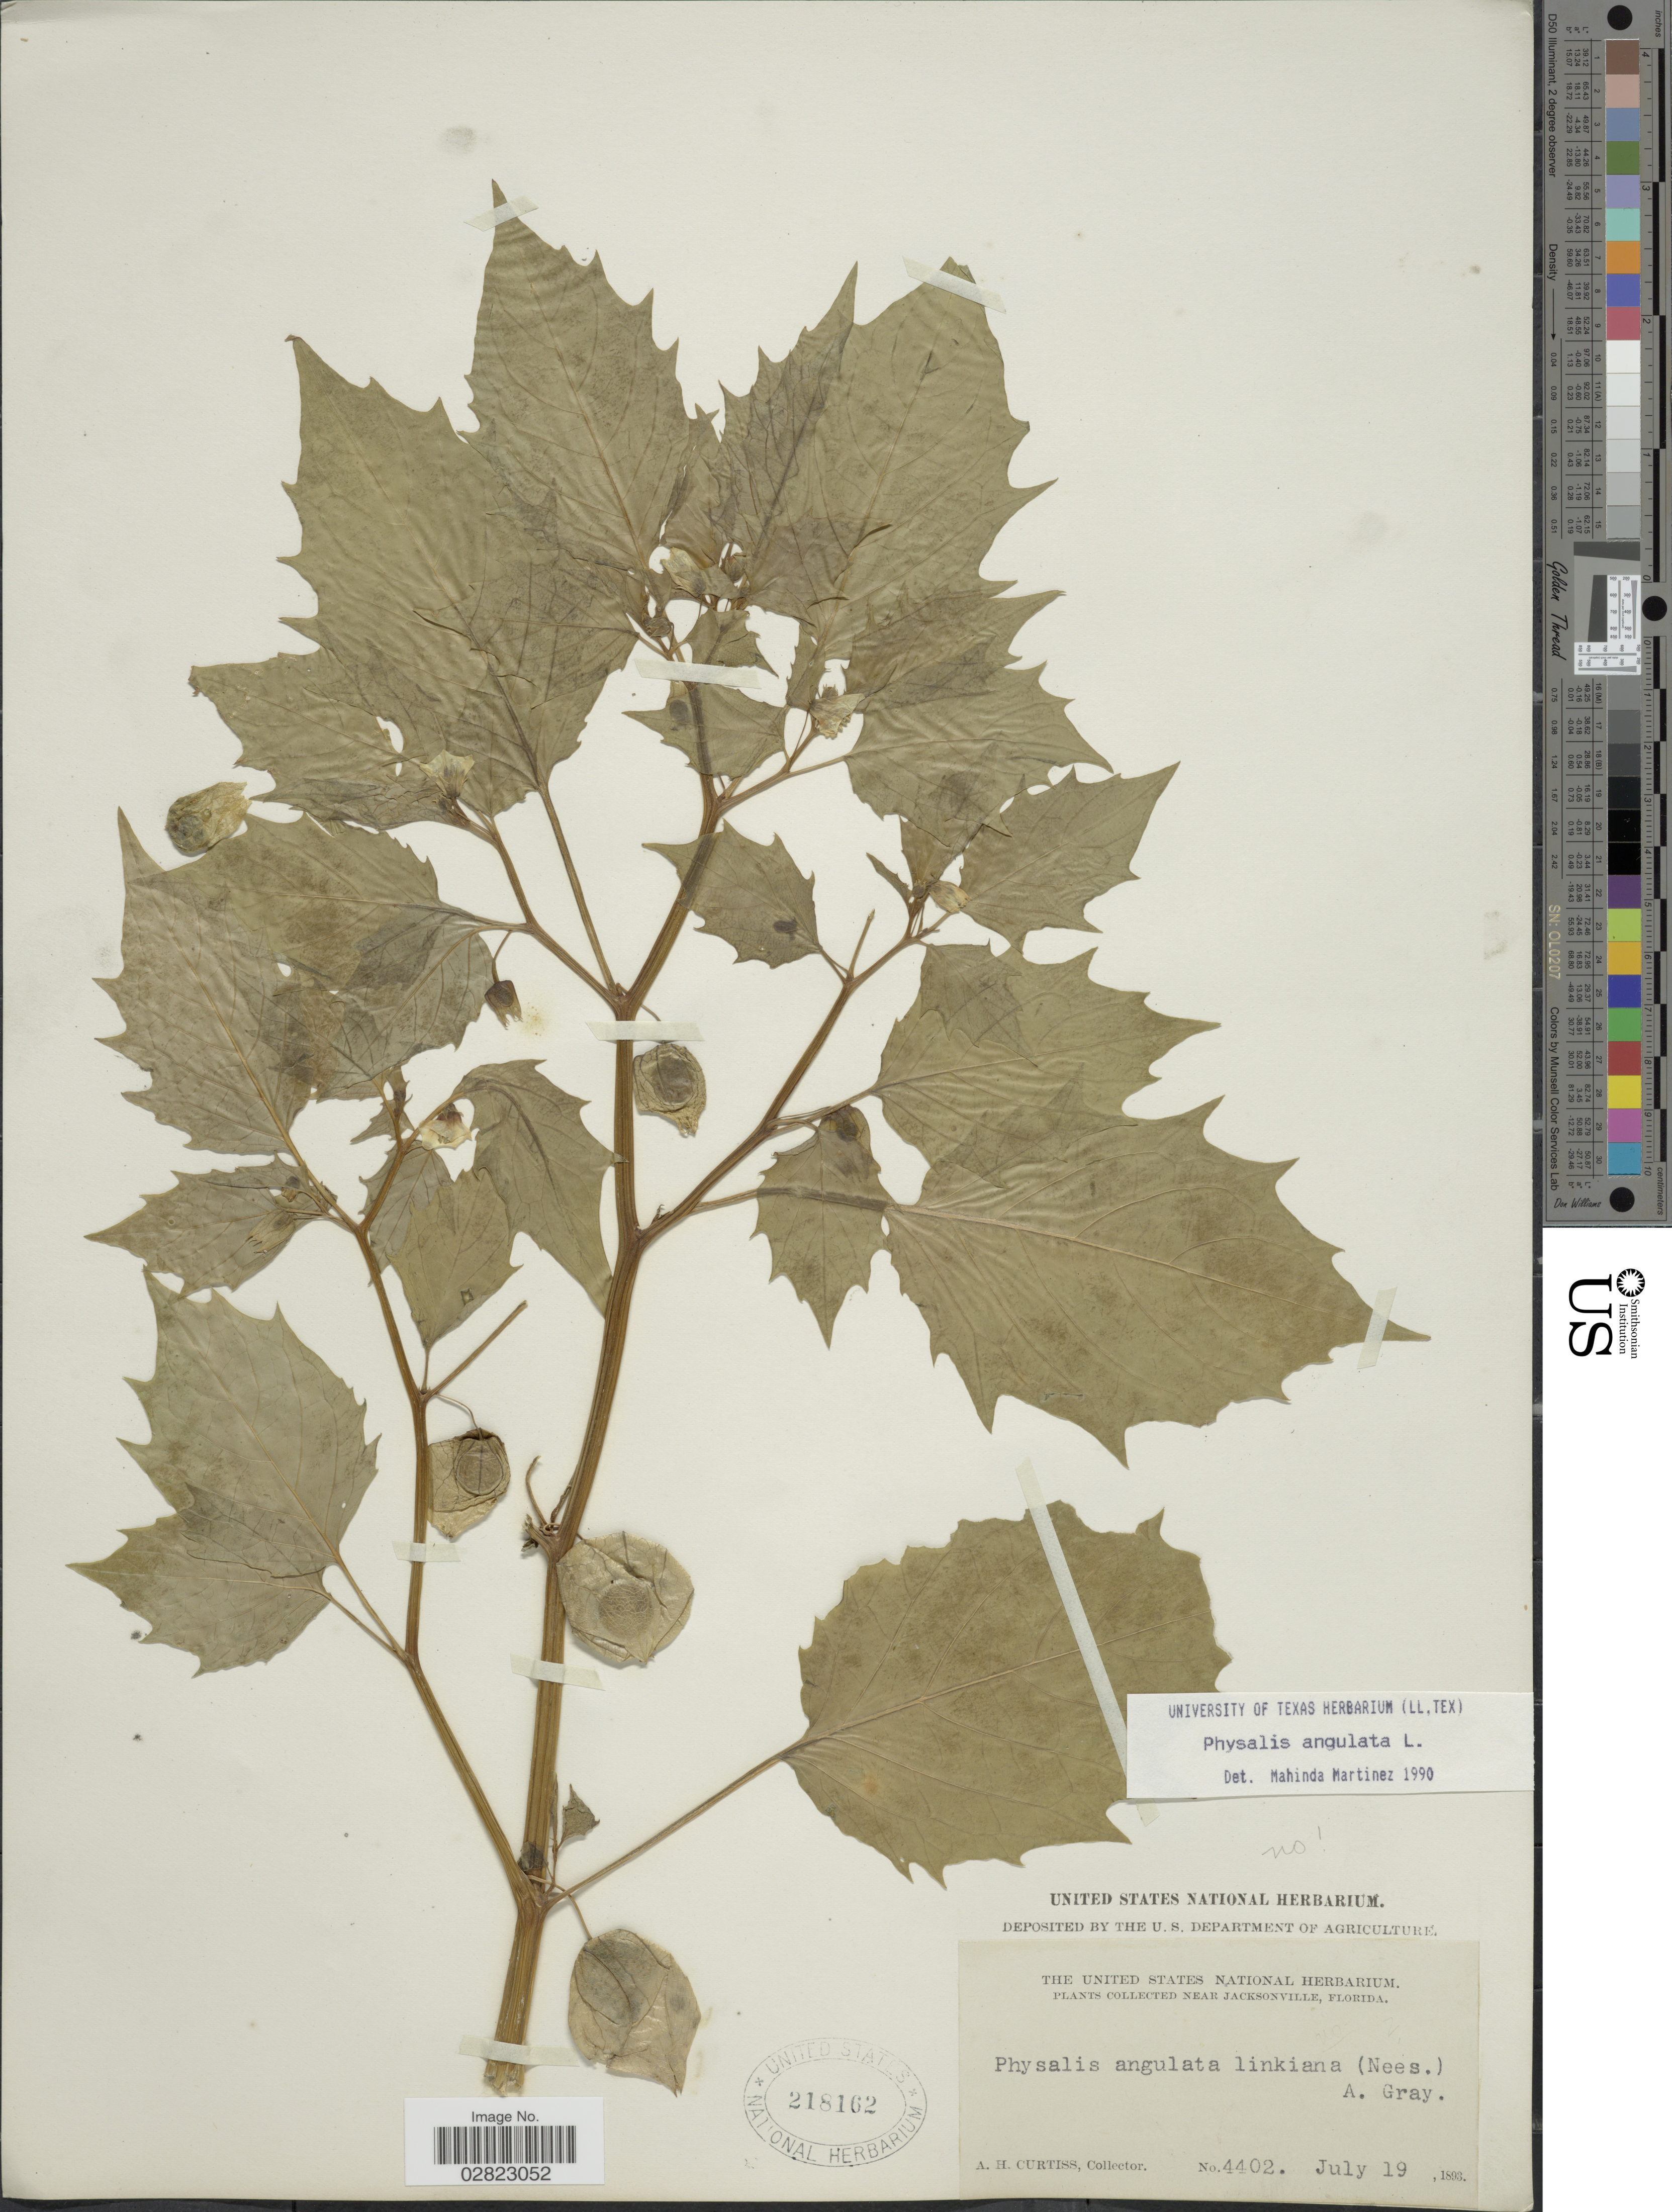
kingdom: Plantae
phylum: Tracheophyta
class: Magnoliopsida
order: Solanales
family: Solanaceae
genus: Physalis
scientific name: Physalis angulata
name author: L.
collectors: A. H. Curtiss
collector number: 4402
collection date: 1893-07-19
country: United States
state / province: Florida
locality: Near Jacksonville.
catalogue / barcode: US 218162